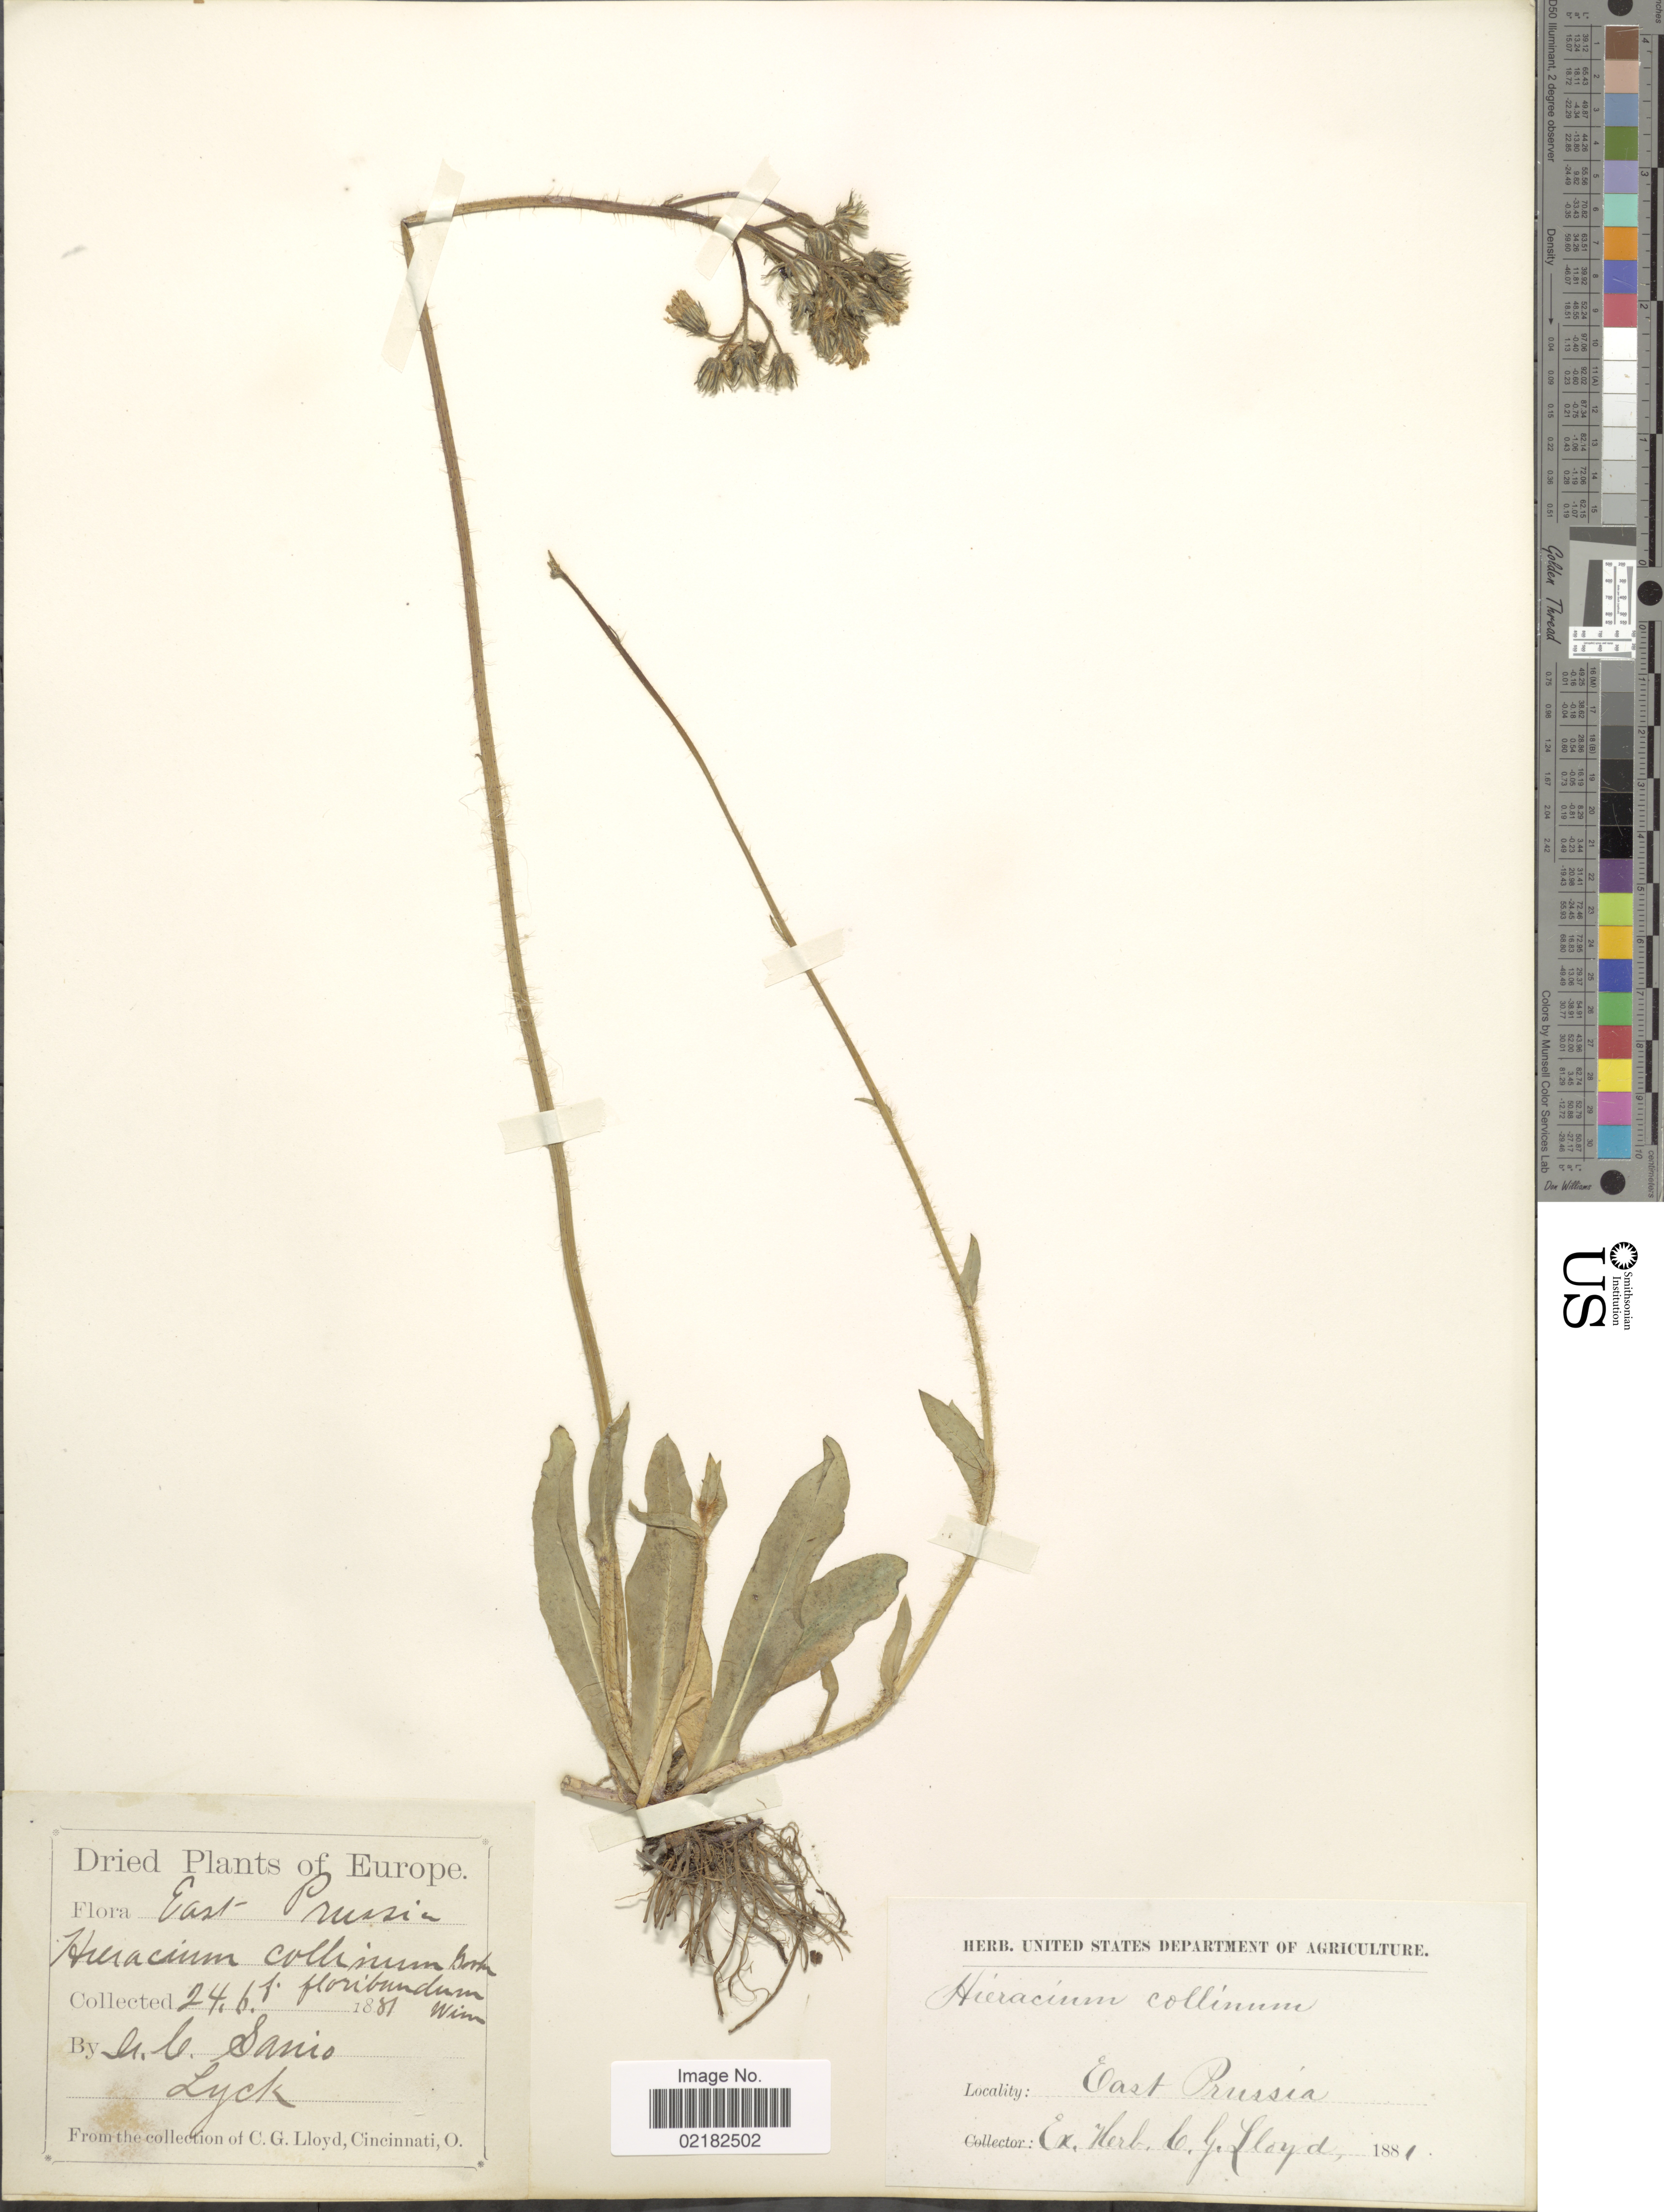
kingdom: Plantae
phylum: Tracheophyta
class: Magnoliopsida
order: Asterales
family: Asteraceae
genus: Pilosella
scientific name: Pilosella cymosa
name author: (L.) F.W. Schultz & Sch. Bip.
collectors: C. Sanio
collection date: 1881-06-24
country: Poland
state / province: Warminsko-Mazurskie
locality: Lyck, East Prussia, Europe